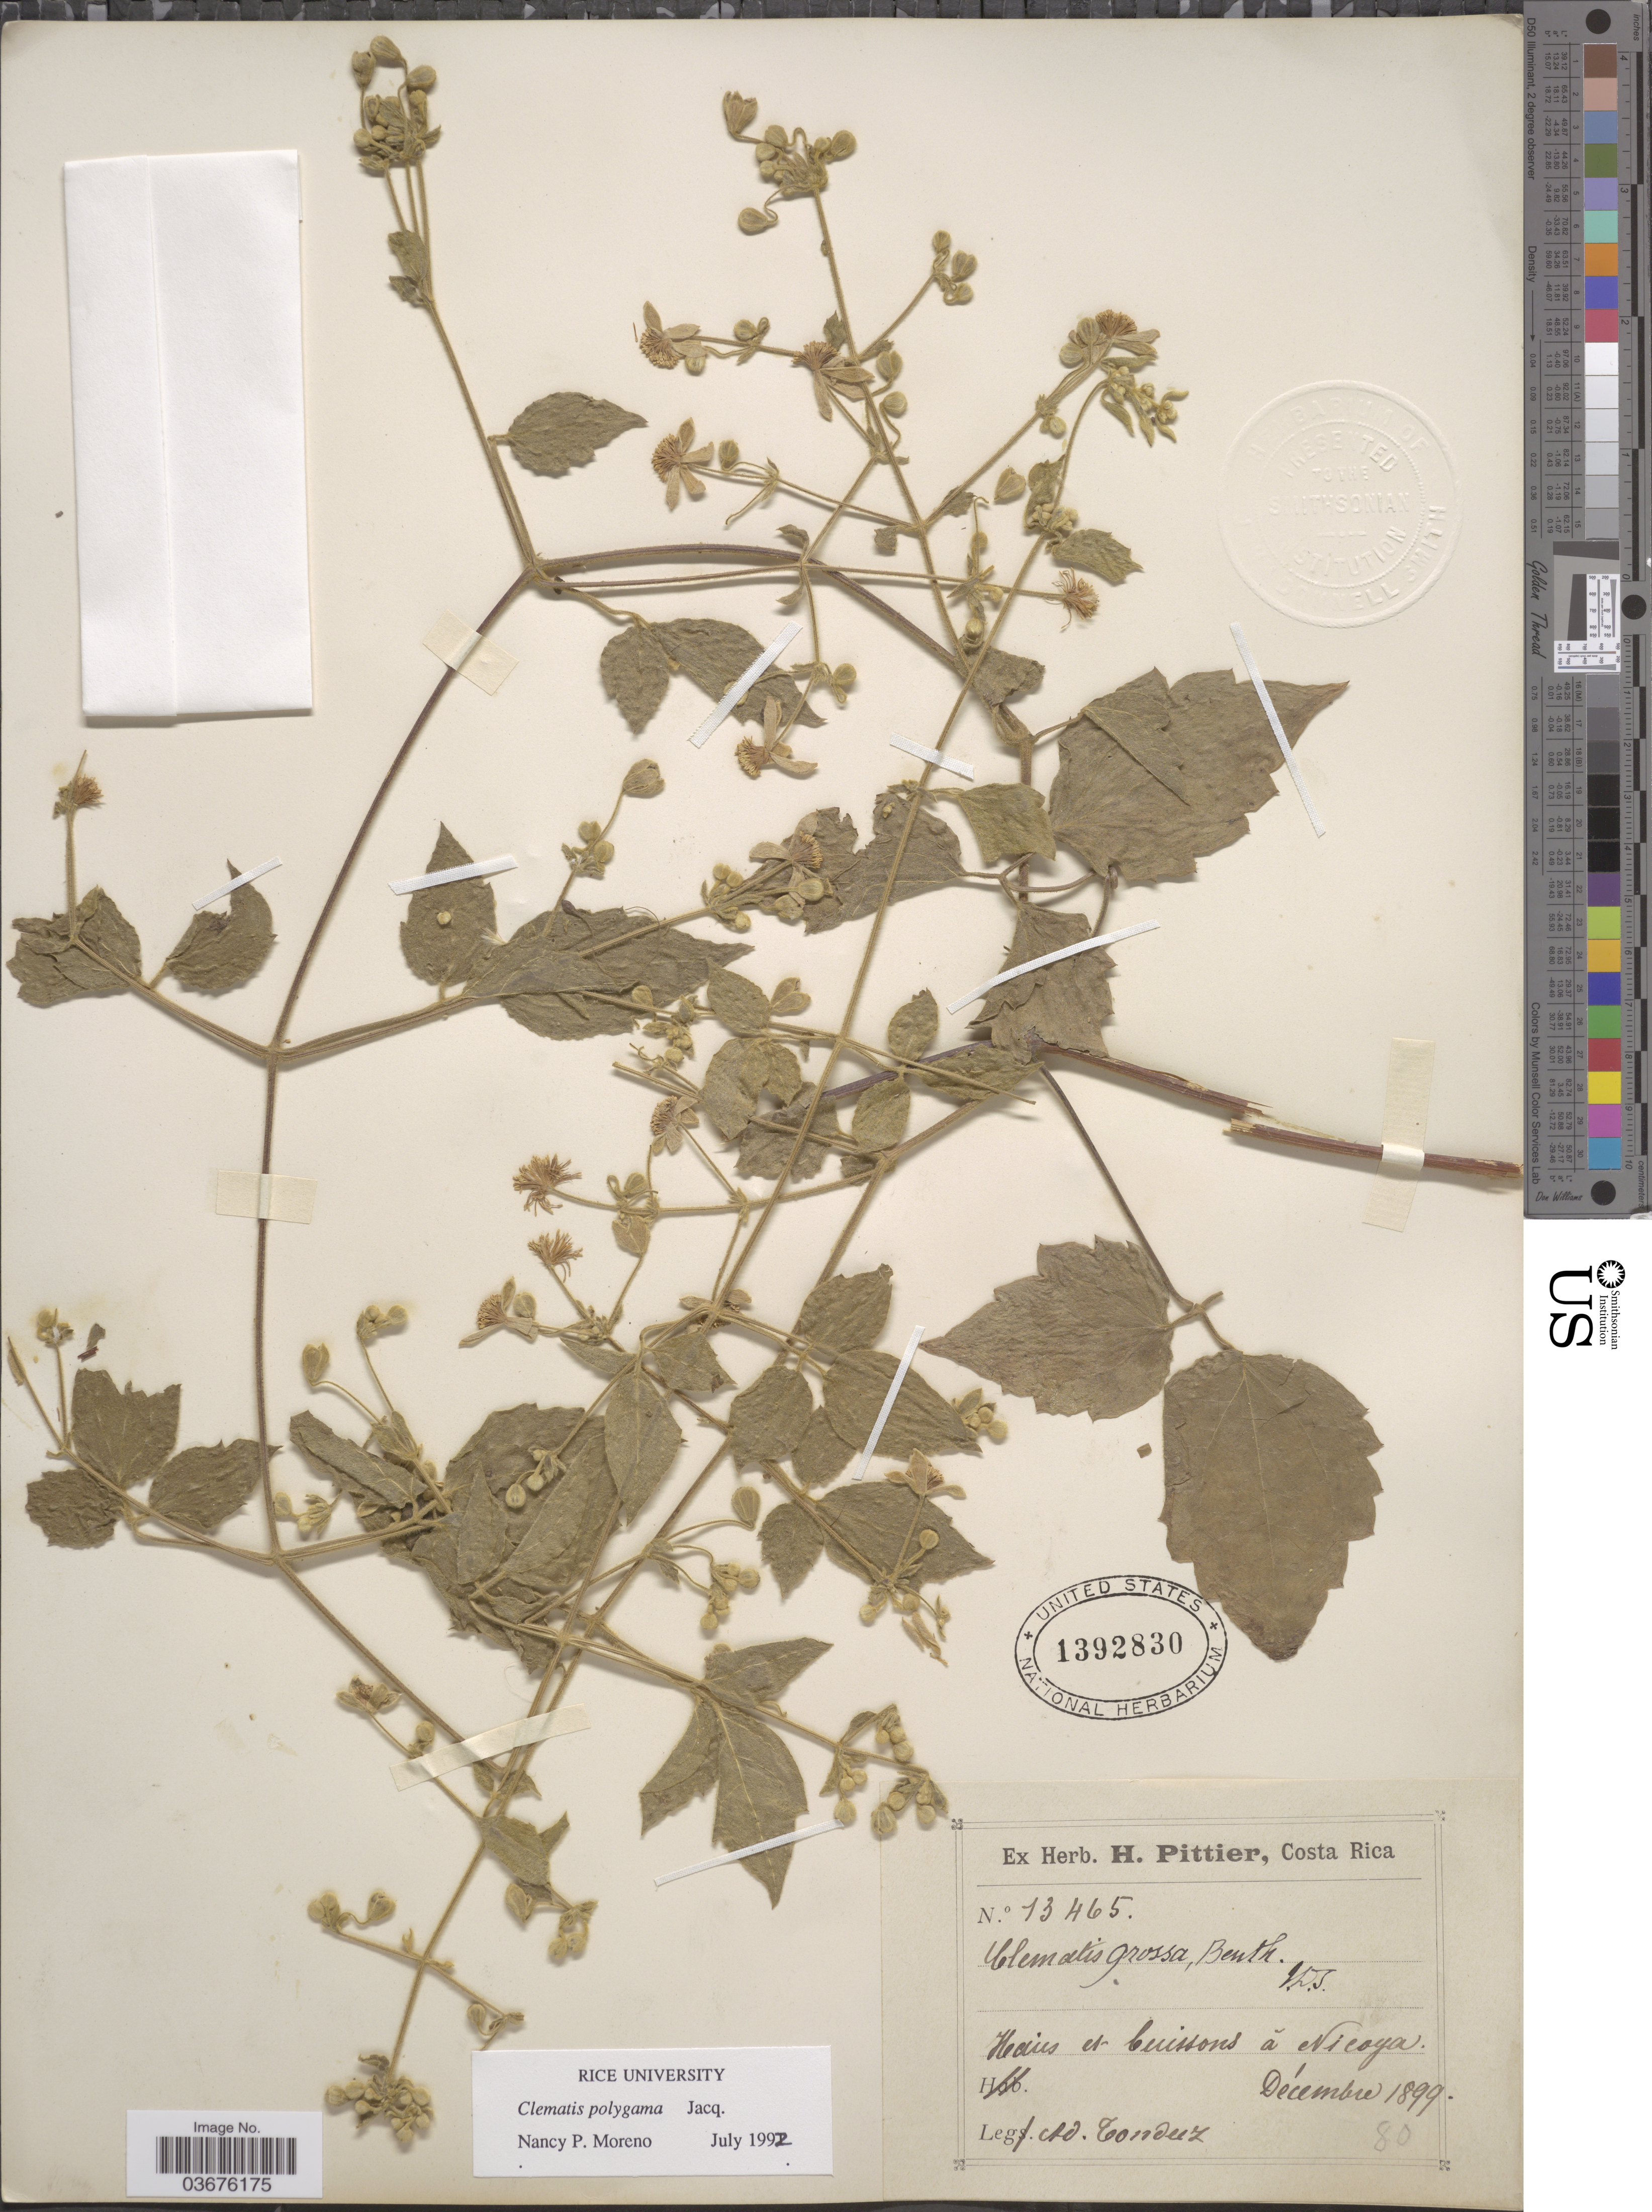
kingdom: Plantae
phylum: Tracheophyta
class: Magnoliopsida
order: Ranunculales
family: Ranunculaceae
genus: Clematis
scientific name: Clematis polygama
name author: Jacq.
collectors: A. Tonduz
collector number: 13465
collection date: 1899-12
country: Costa Rica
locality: Haies et buissons á Nicoya.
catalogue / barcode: US 1392830